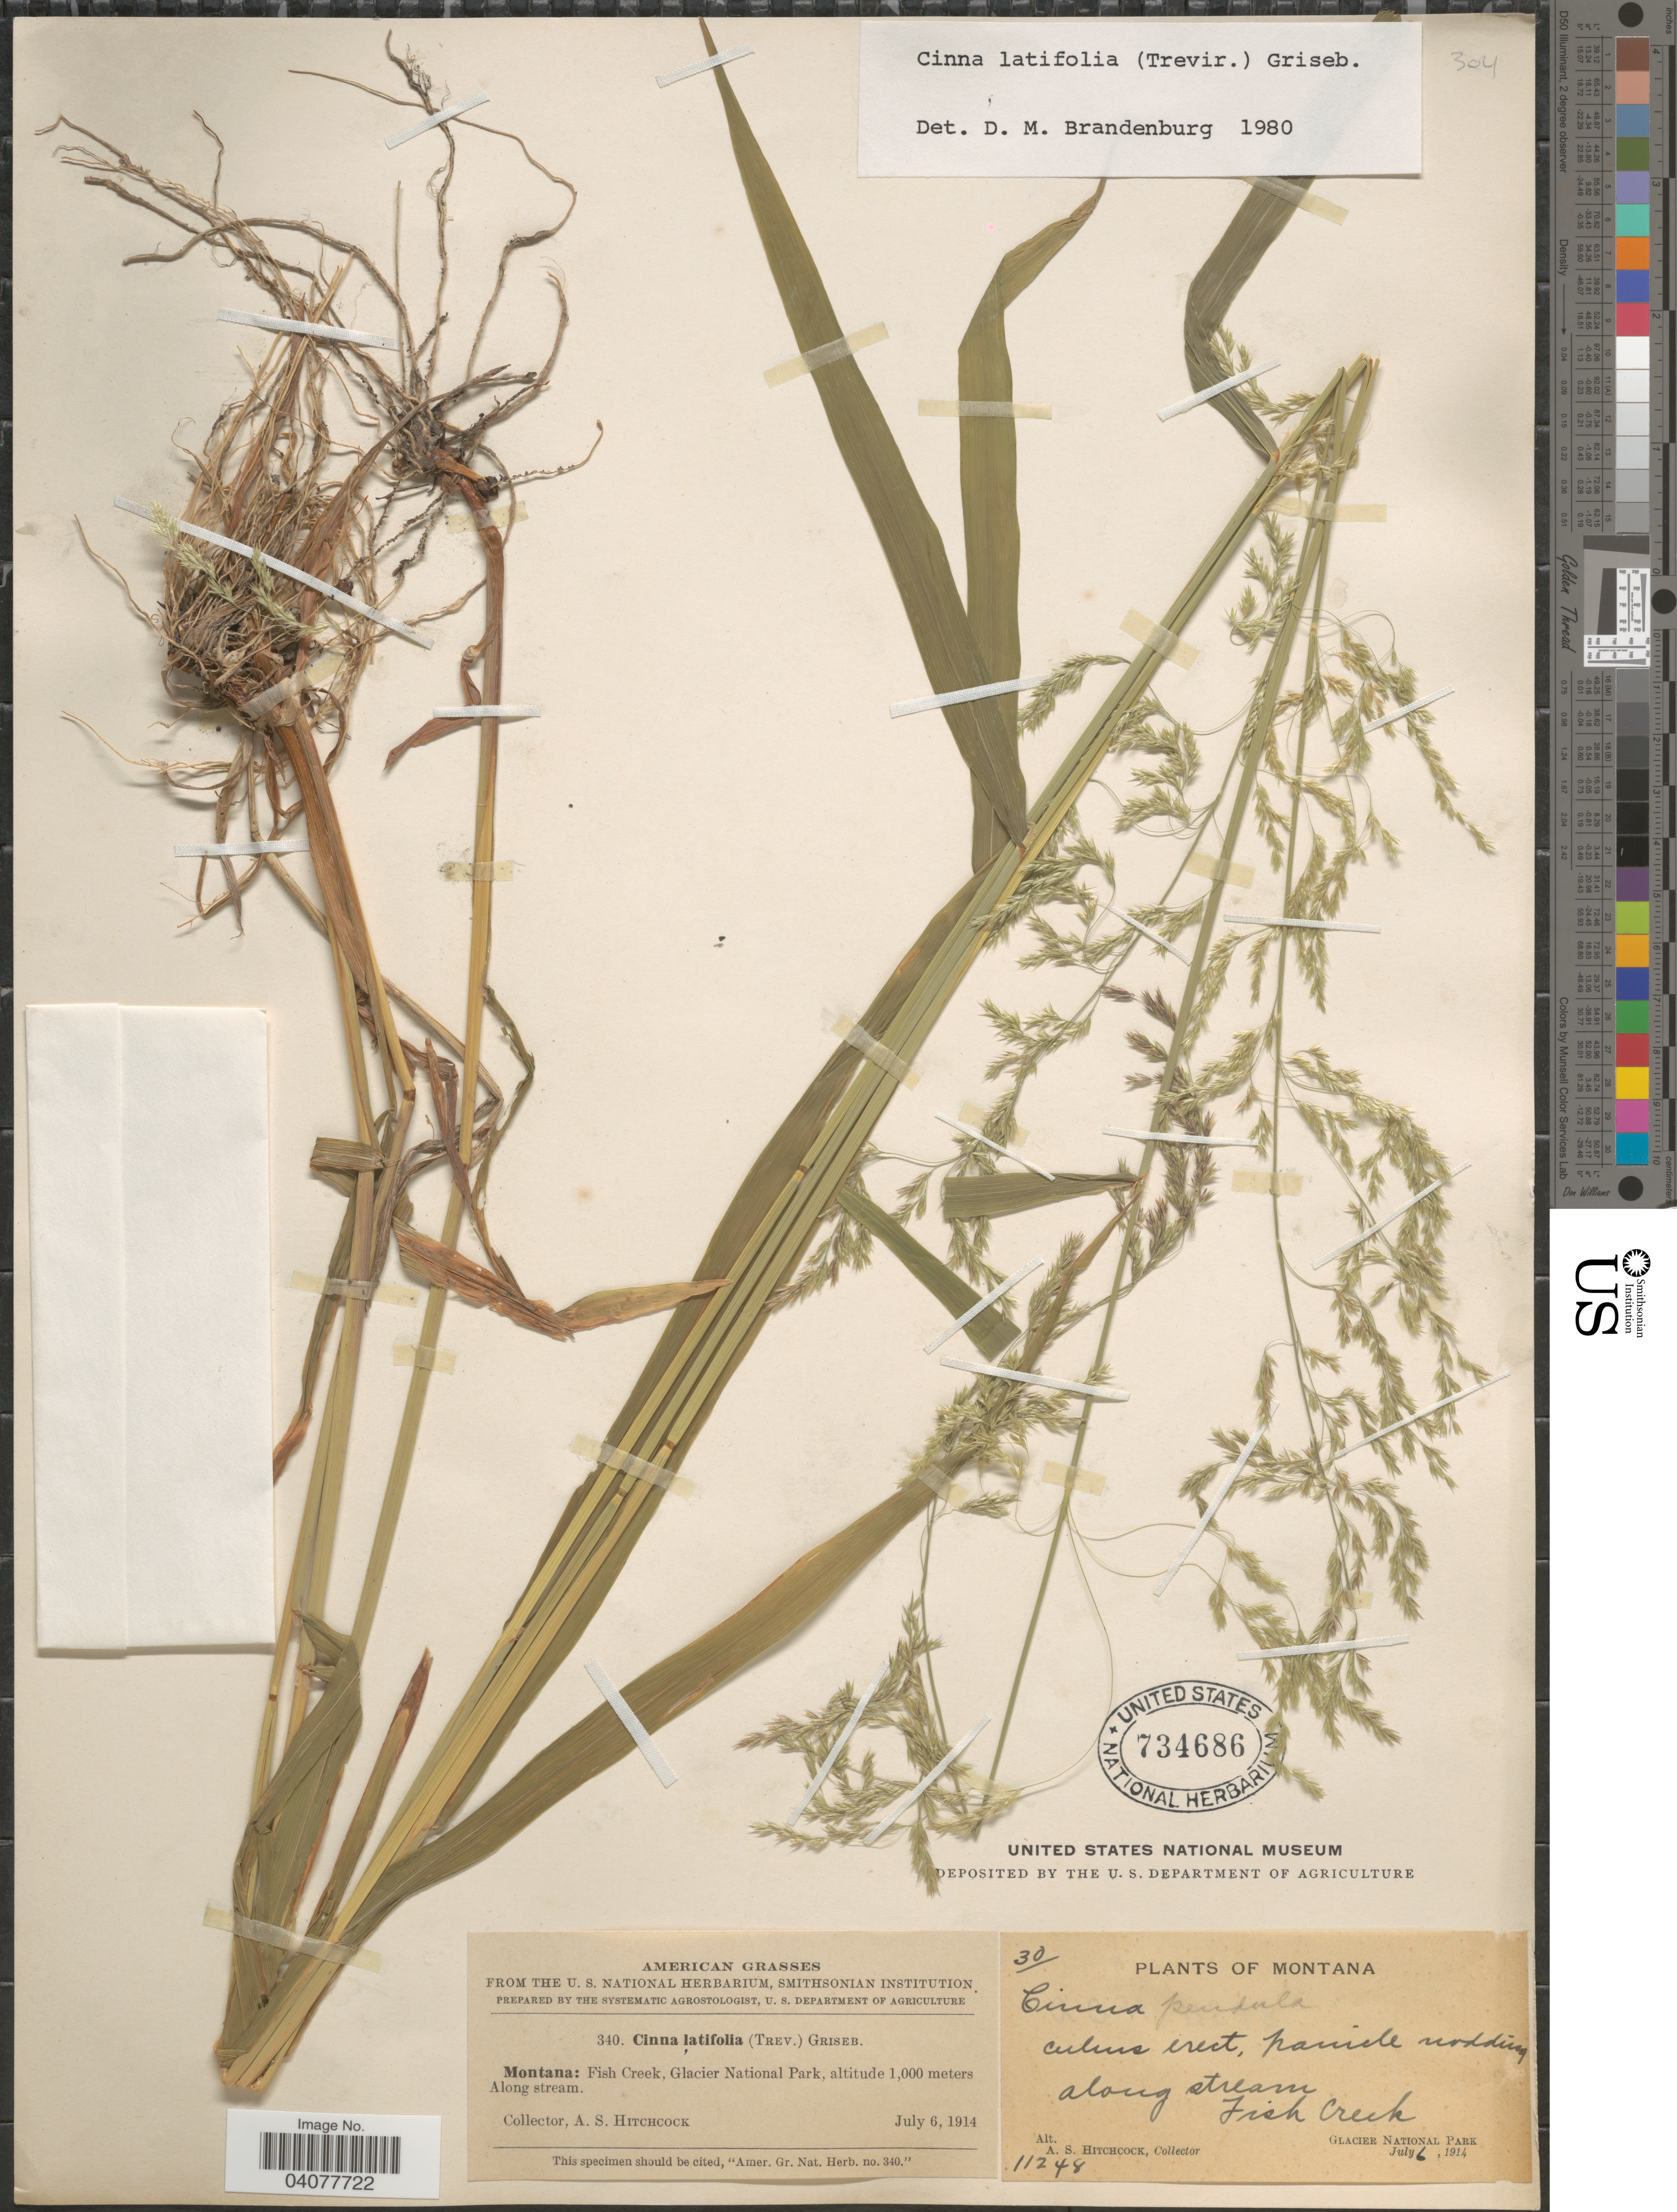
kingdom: Plantae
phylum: Tracheophyta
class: Liliopsida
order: Poales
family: Poaceae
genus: Cinna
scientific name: Cinna latifolia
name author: (Trevir. ex Goeppert) Griseb.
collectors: A. S. Hitchcock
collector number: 11248/340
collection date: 1914-07-06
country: United States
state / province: Montana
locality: Fish Creek, Glacier National Park. Along stream.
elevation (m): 1000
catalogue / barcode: US 734686